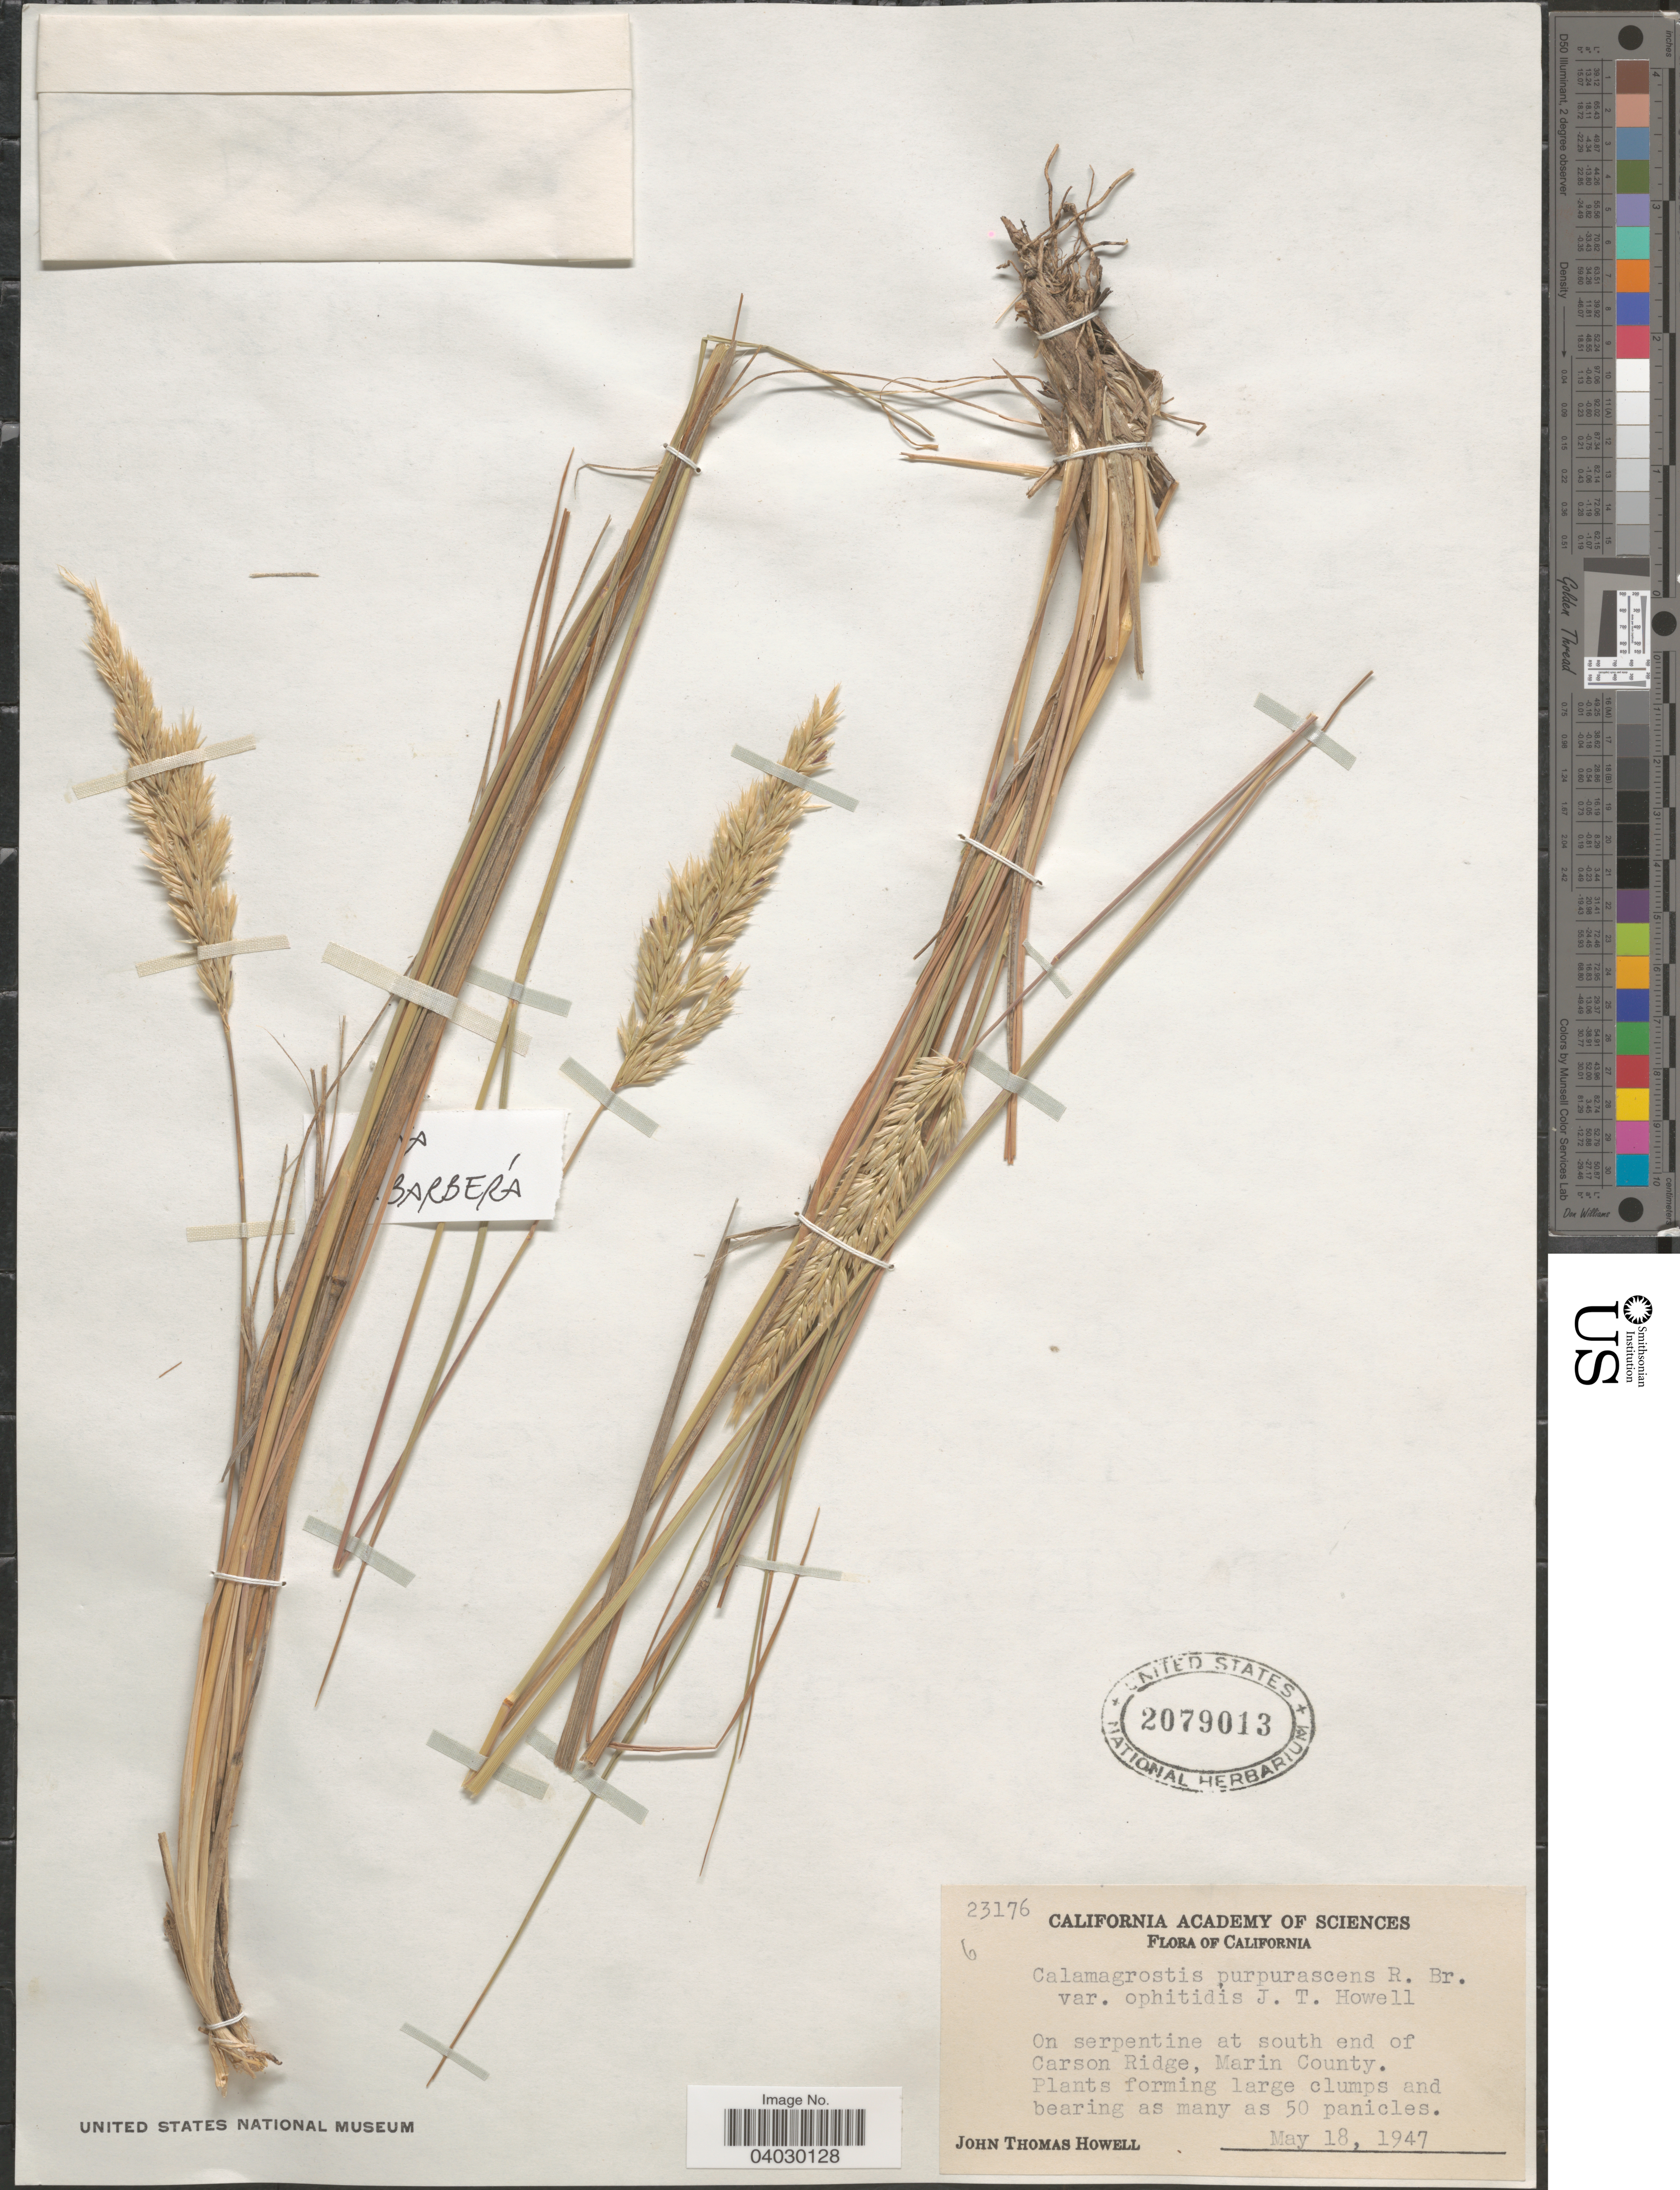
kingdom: Plantae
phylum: Tracheophyta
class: Liliopsida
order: Poales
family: Poaceae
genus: Calamagrostis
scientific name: Calamagrostis ophitidis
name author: (J.T. Howell) Nygren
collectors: J. T. Howell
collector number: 23176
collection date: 1947-05-18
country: United States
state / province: California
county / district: Marin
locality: On serpentine at south end of Carson Ridge, Marin County.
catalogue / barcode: US 2079013